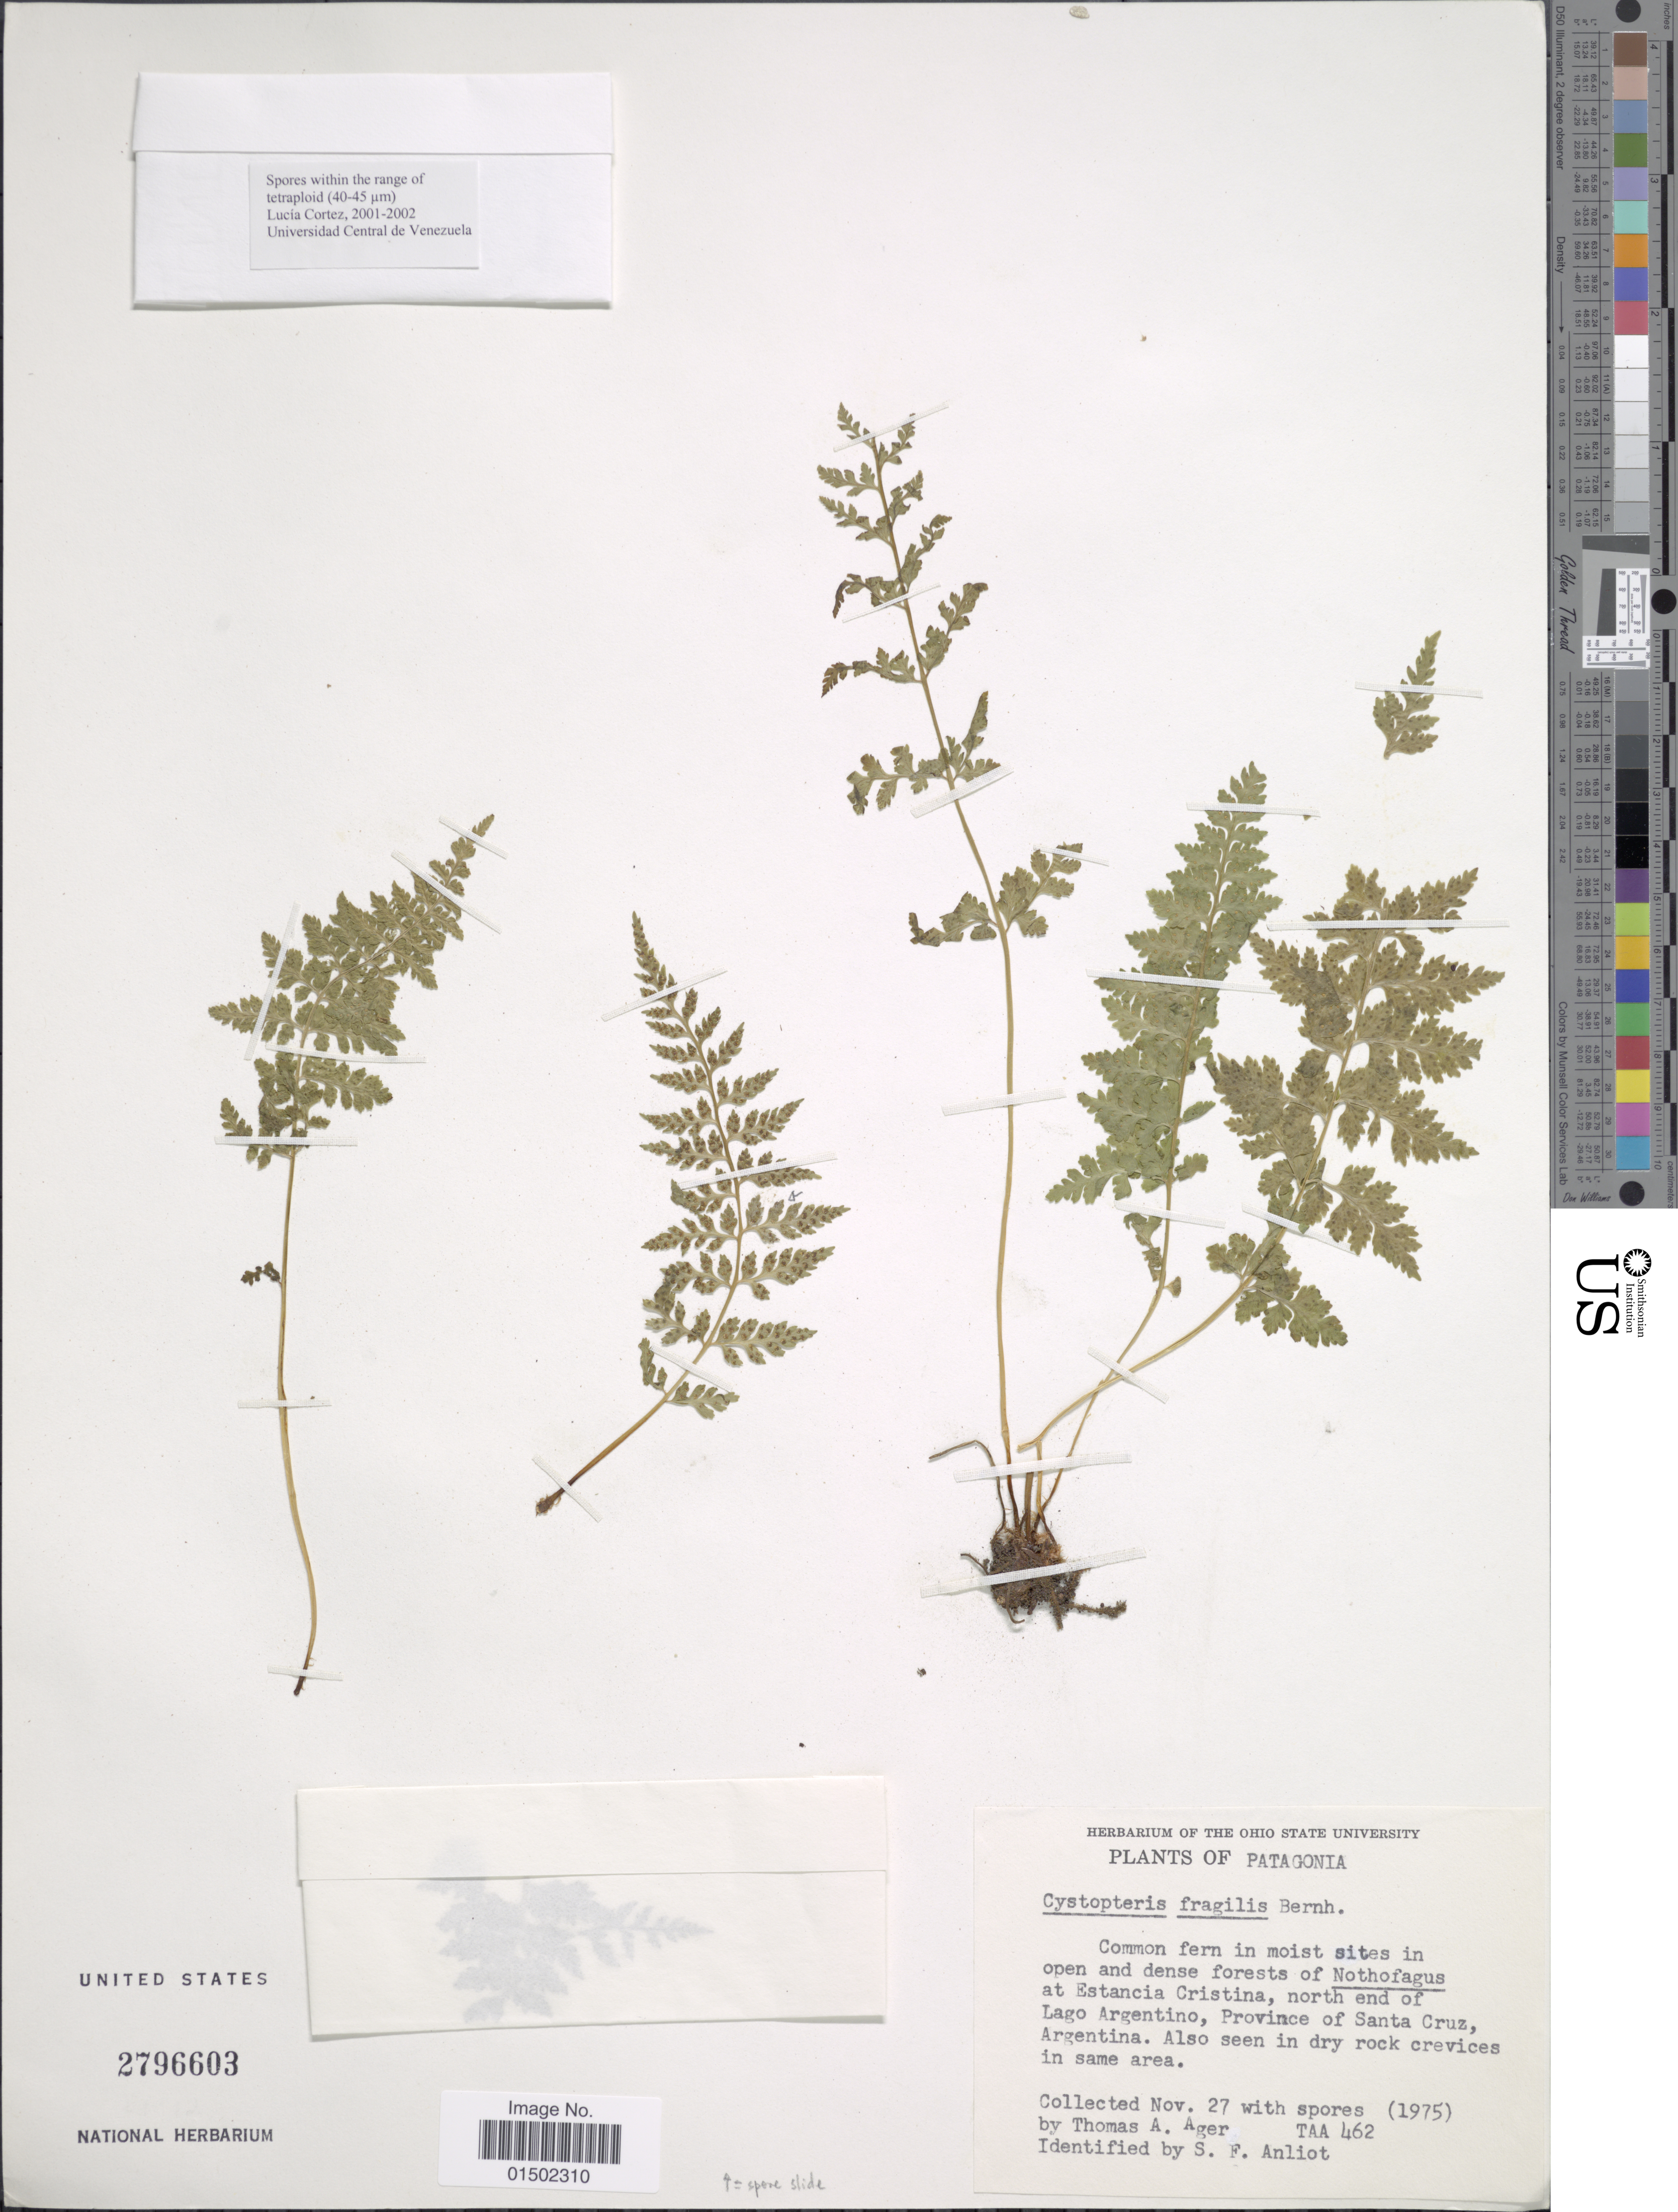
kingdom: Plantae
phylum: Tracheophyta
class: Polypodiopsida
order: Polypodiales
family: Cystopteridaceae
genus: Cystopteris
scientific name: Cystopteris fragilis var. apiiformis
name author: (Gand.) C. Chr.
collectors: T. A. Ager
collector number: TAA 462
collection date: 1975-11-27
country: Argentina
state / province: Santa Cruz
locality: Patagonia. Common fern in moist sites in open and dense forests of Nothofagus at Estancia Cristina, north end of Lago Argentino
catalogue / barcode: US 2796603